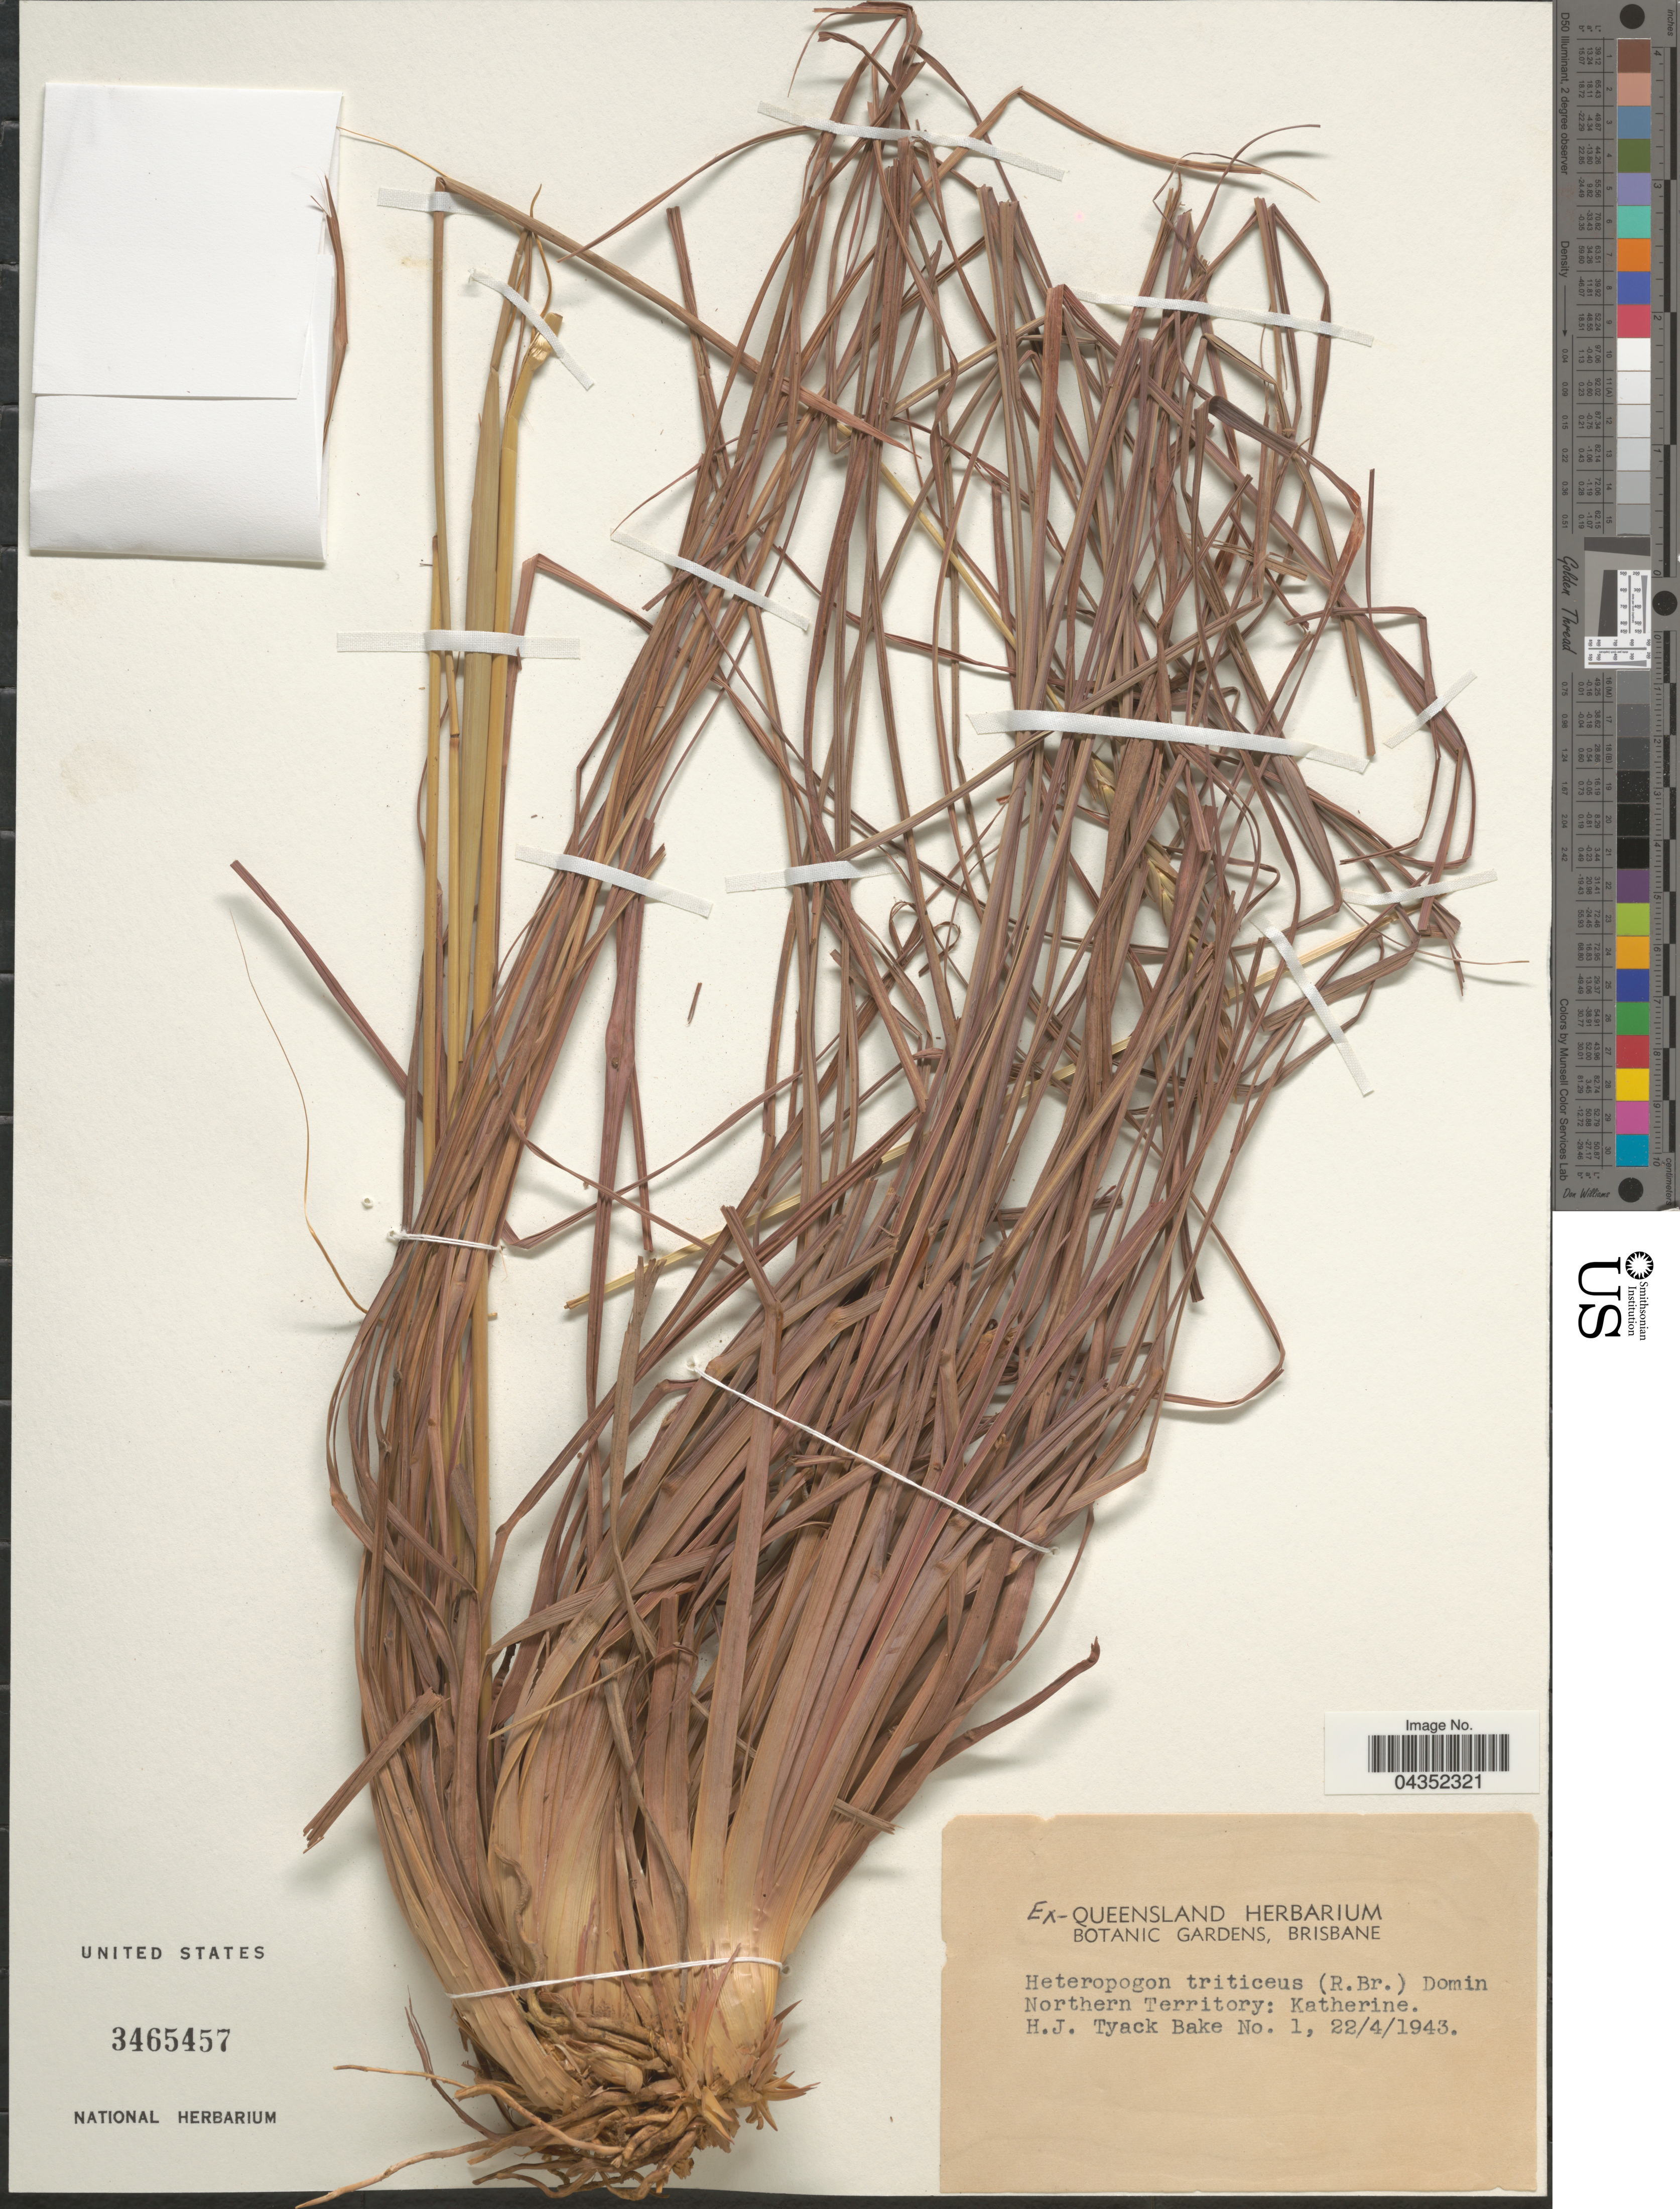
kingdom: Plantae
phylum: Tracheophyta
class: Liliopsida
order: Poales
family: Poaceae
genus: Heteropogon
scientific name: Heteropogon triticeus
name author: (R. Br.) Stapf ex Craib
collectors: H. Bake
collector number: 1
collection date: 1943-04-22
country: Australia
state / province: Northern Territory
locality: Katherine.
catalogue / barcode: US 3465457